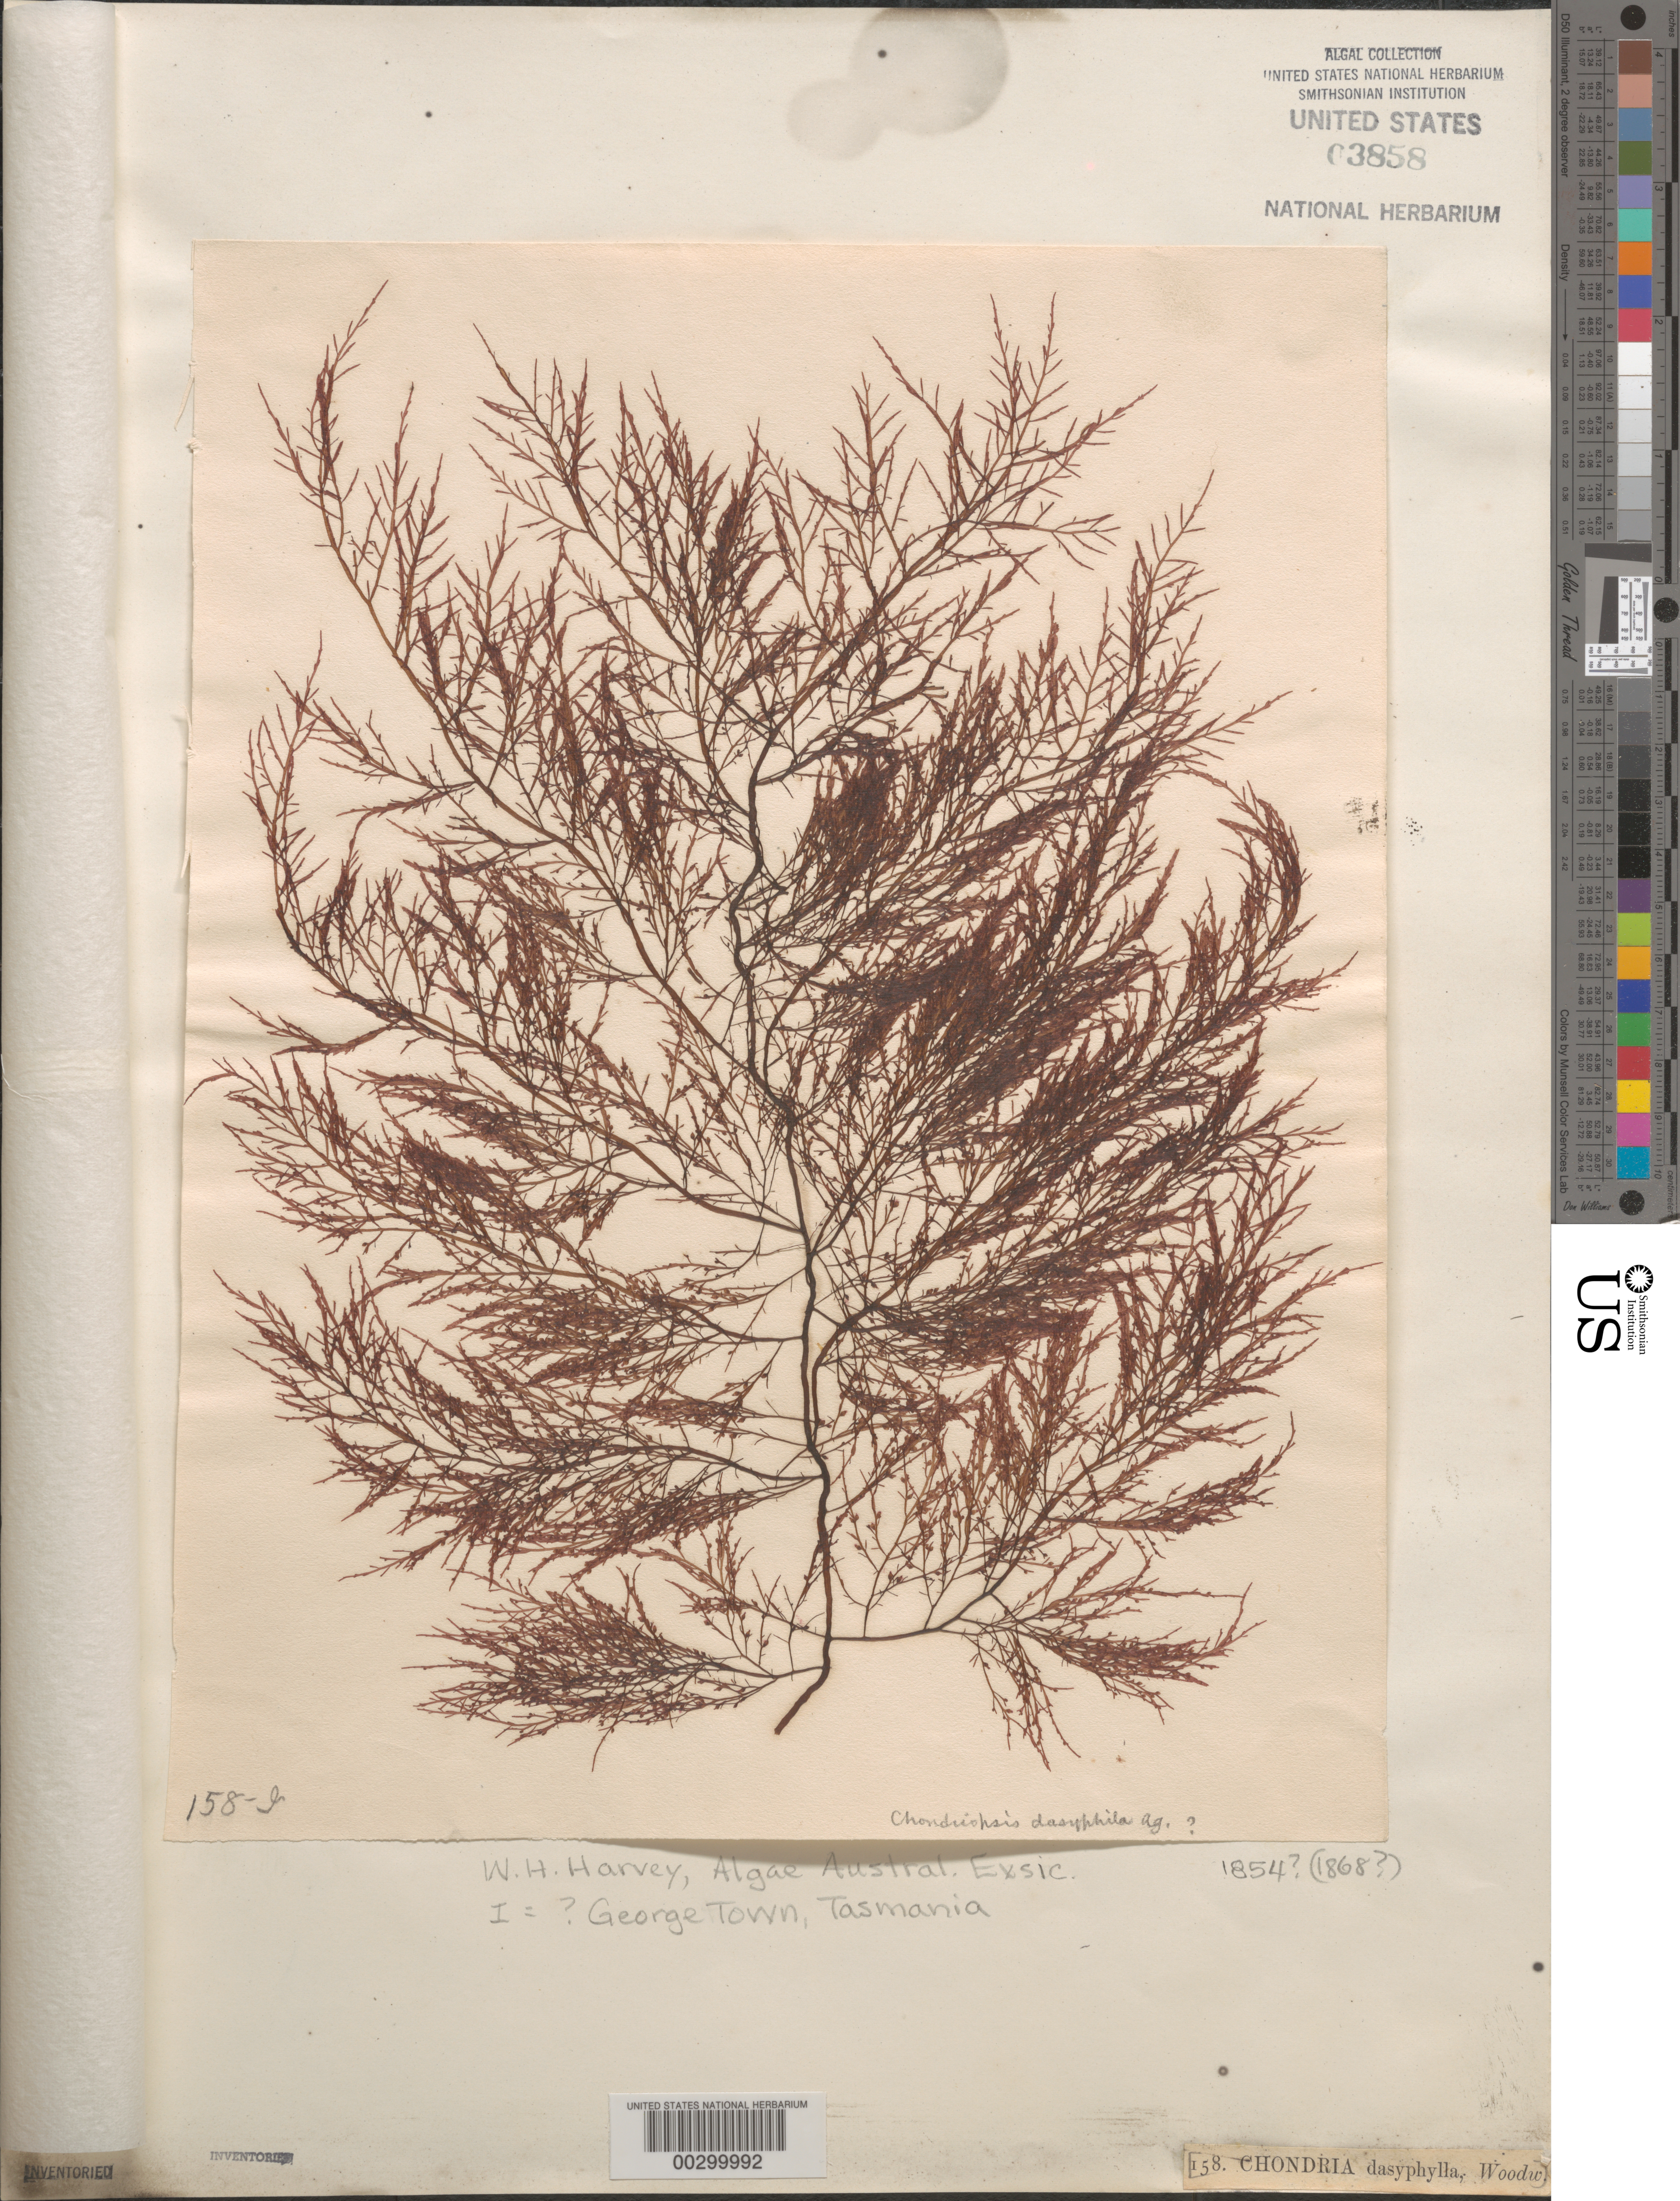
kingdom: Plantae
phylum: Rhodophyta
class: Florideophyceae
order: Ceramiales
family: Rhodomelaceae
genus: Chondria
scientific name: Chondria dasyphylla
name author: (Woodw.) C. Agardh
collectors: W. Harvey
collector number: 158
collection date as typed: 1854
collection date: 1854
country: Australia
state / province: Tasmania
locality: George Town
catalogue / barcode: US 3858